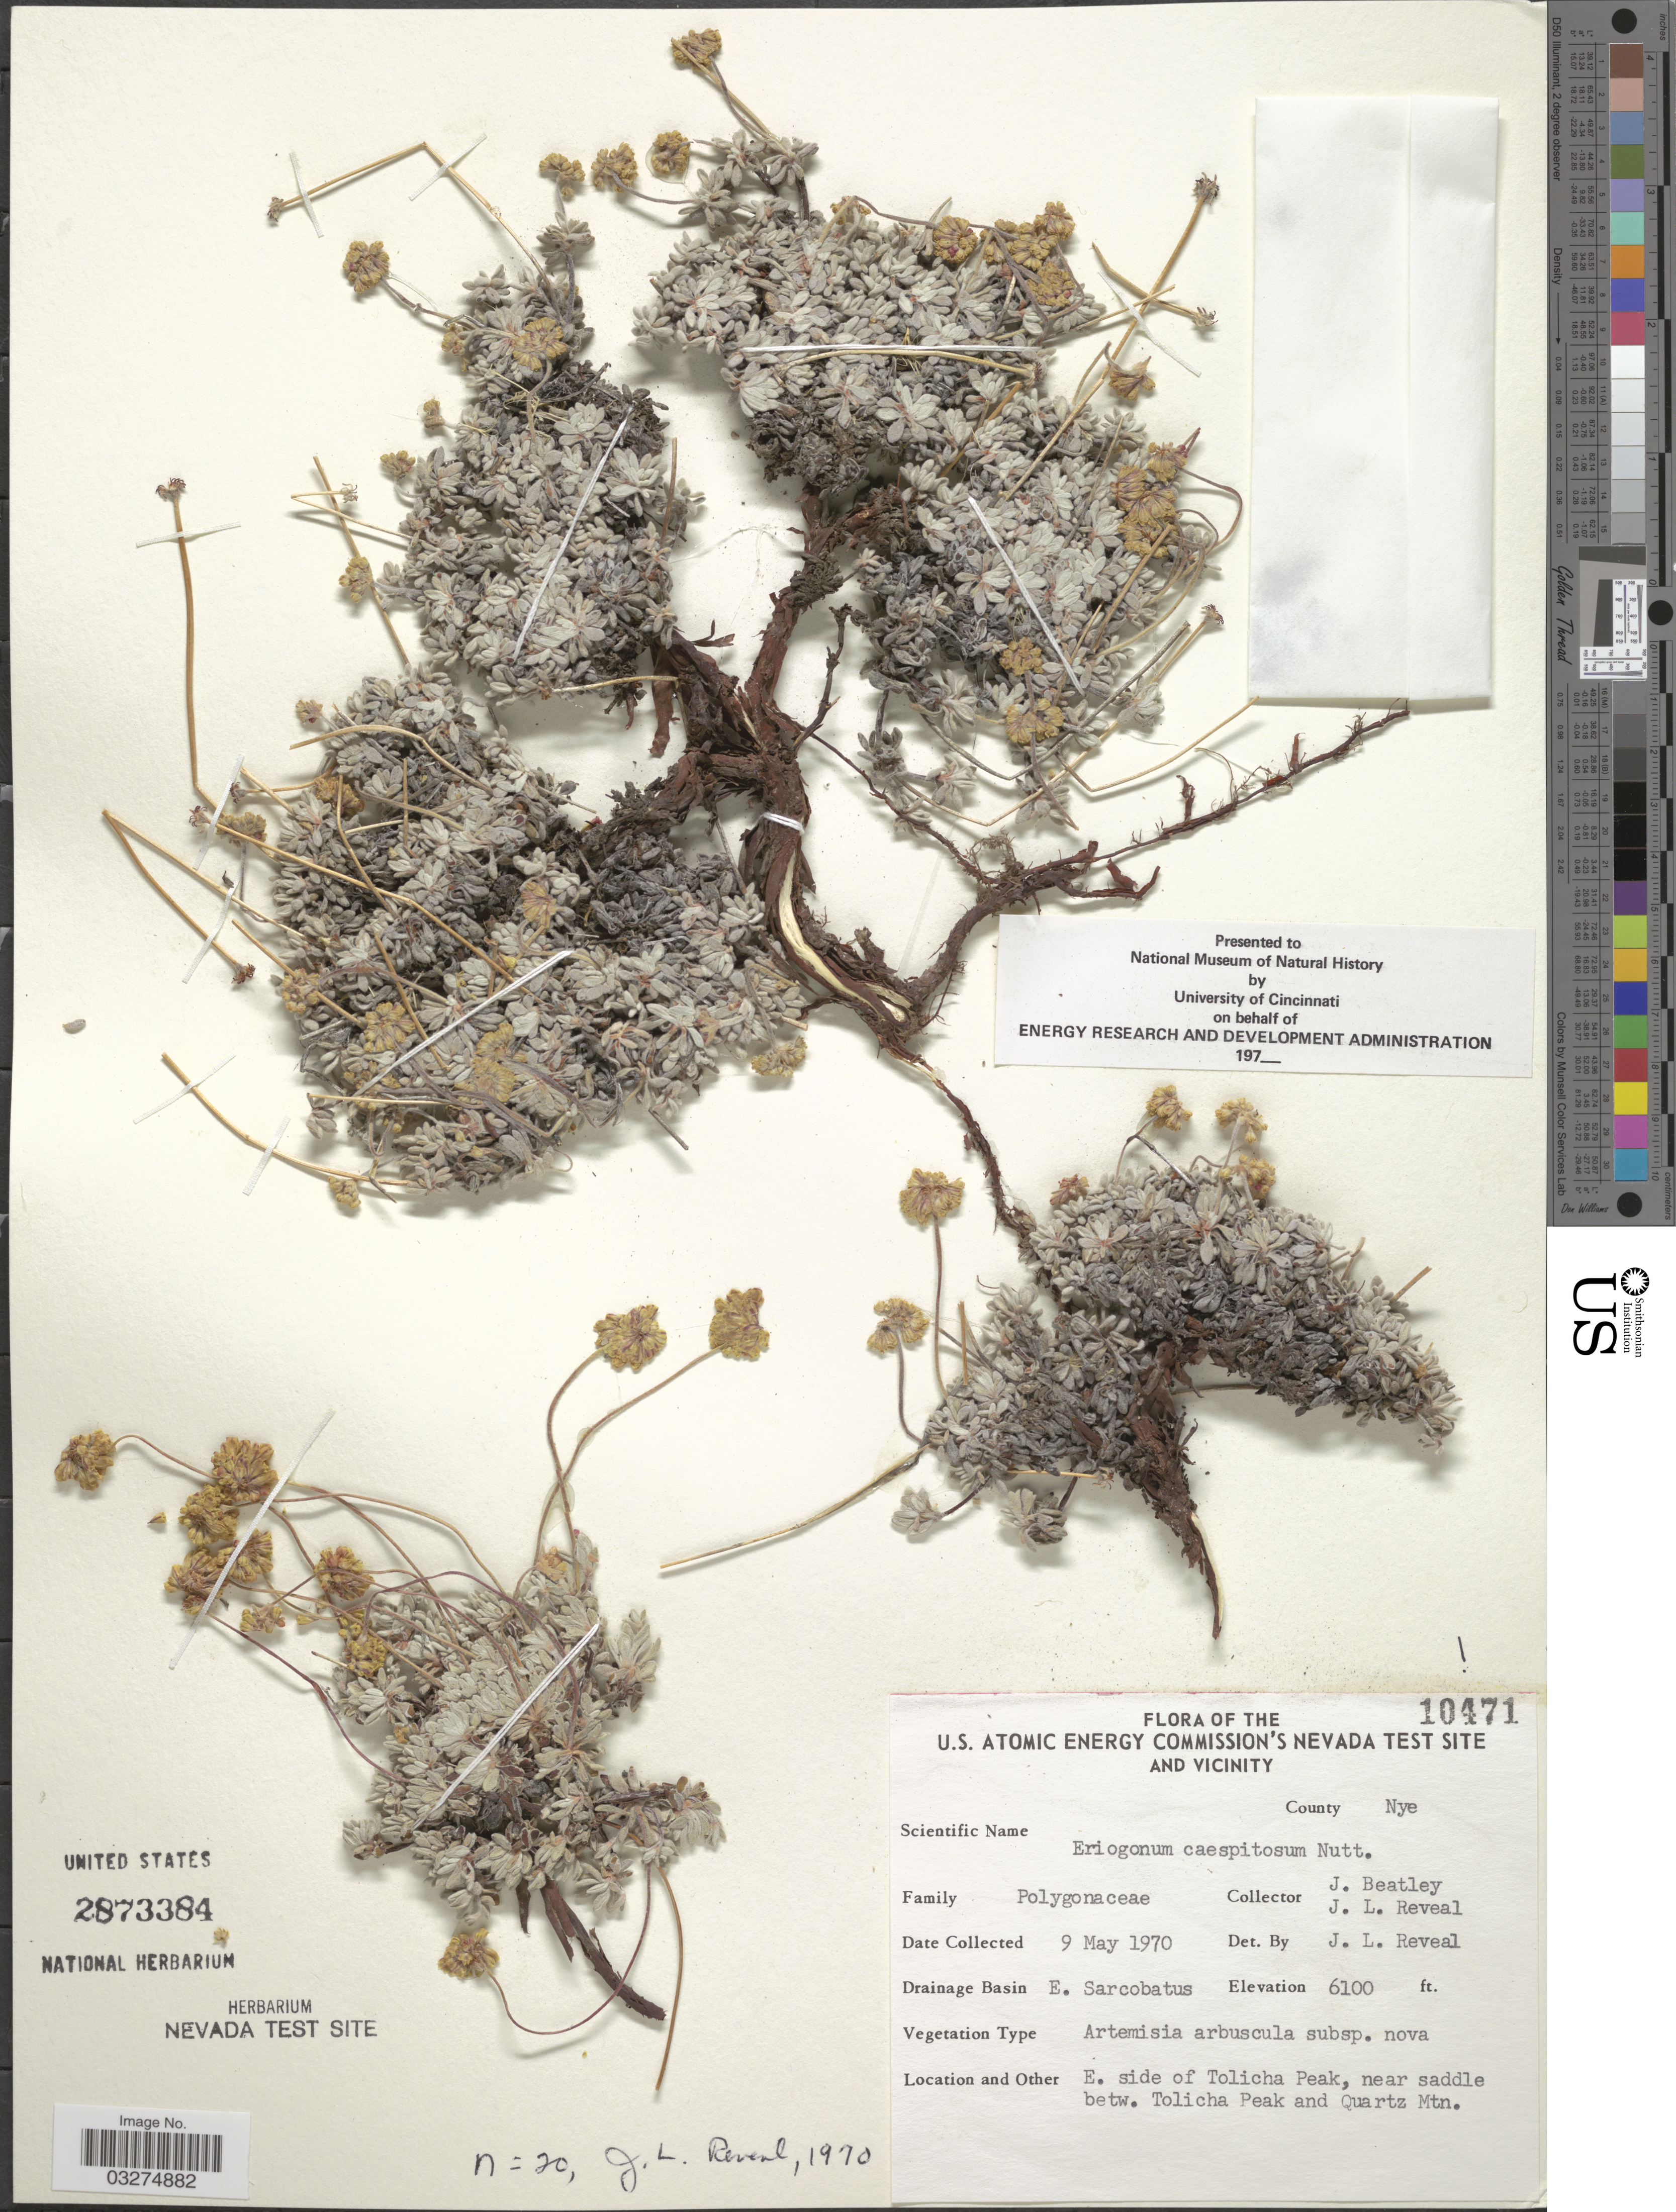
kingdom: Plantae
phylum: Tracheophyta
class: Magnoliopsida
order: Caryophyllales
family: Polygonaceae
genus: Eriogonum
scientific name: Eriogonum caespitosum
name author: Nutt.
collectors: J. C. Beatley & J. L. Reveal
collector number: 10471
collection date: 1970-05-09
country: United States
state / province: Nevada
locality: U.S. Atomic Energy Commission's Nevada Test Site and Vicinity. County Nye. Drainage Basin E. Sarcobatus. E. side of Tolicha Peak, near saddle betw. Tolicha Peak and Quartz Mtn.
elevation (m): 1859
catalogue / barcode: US 2873384